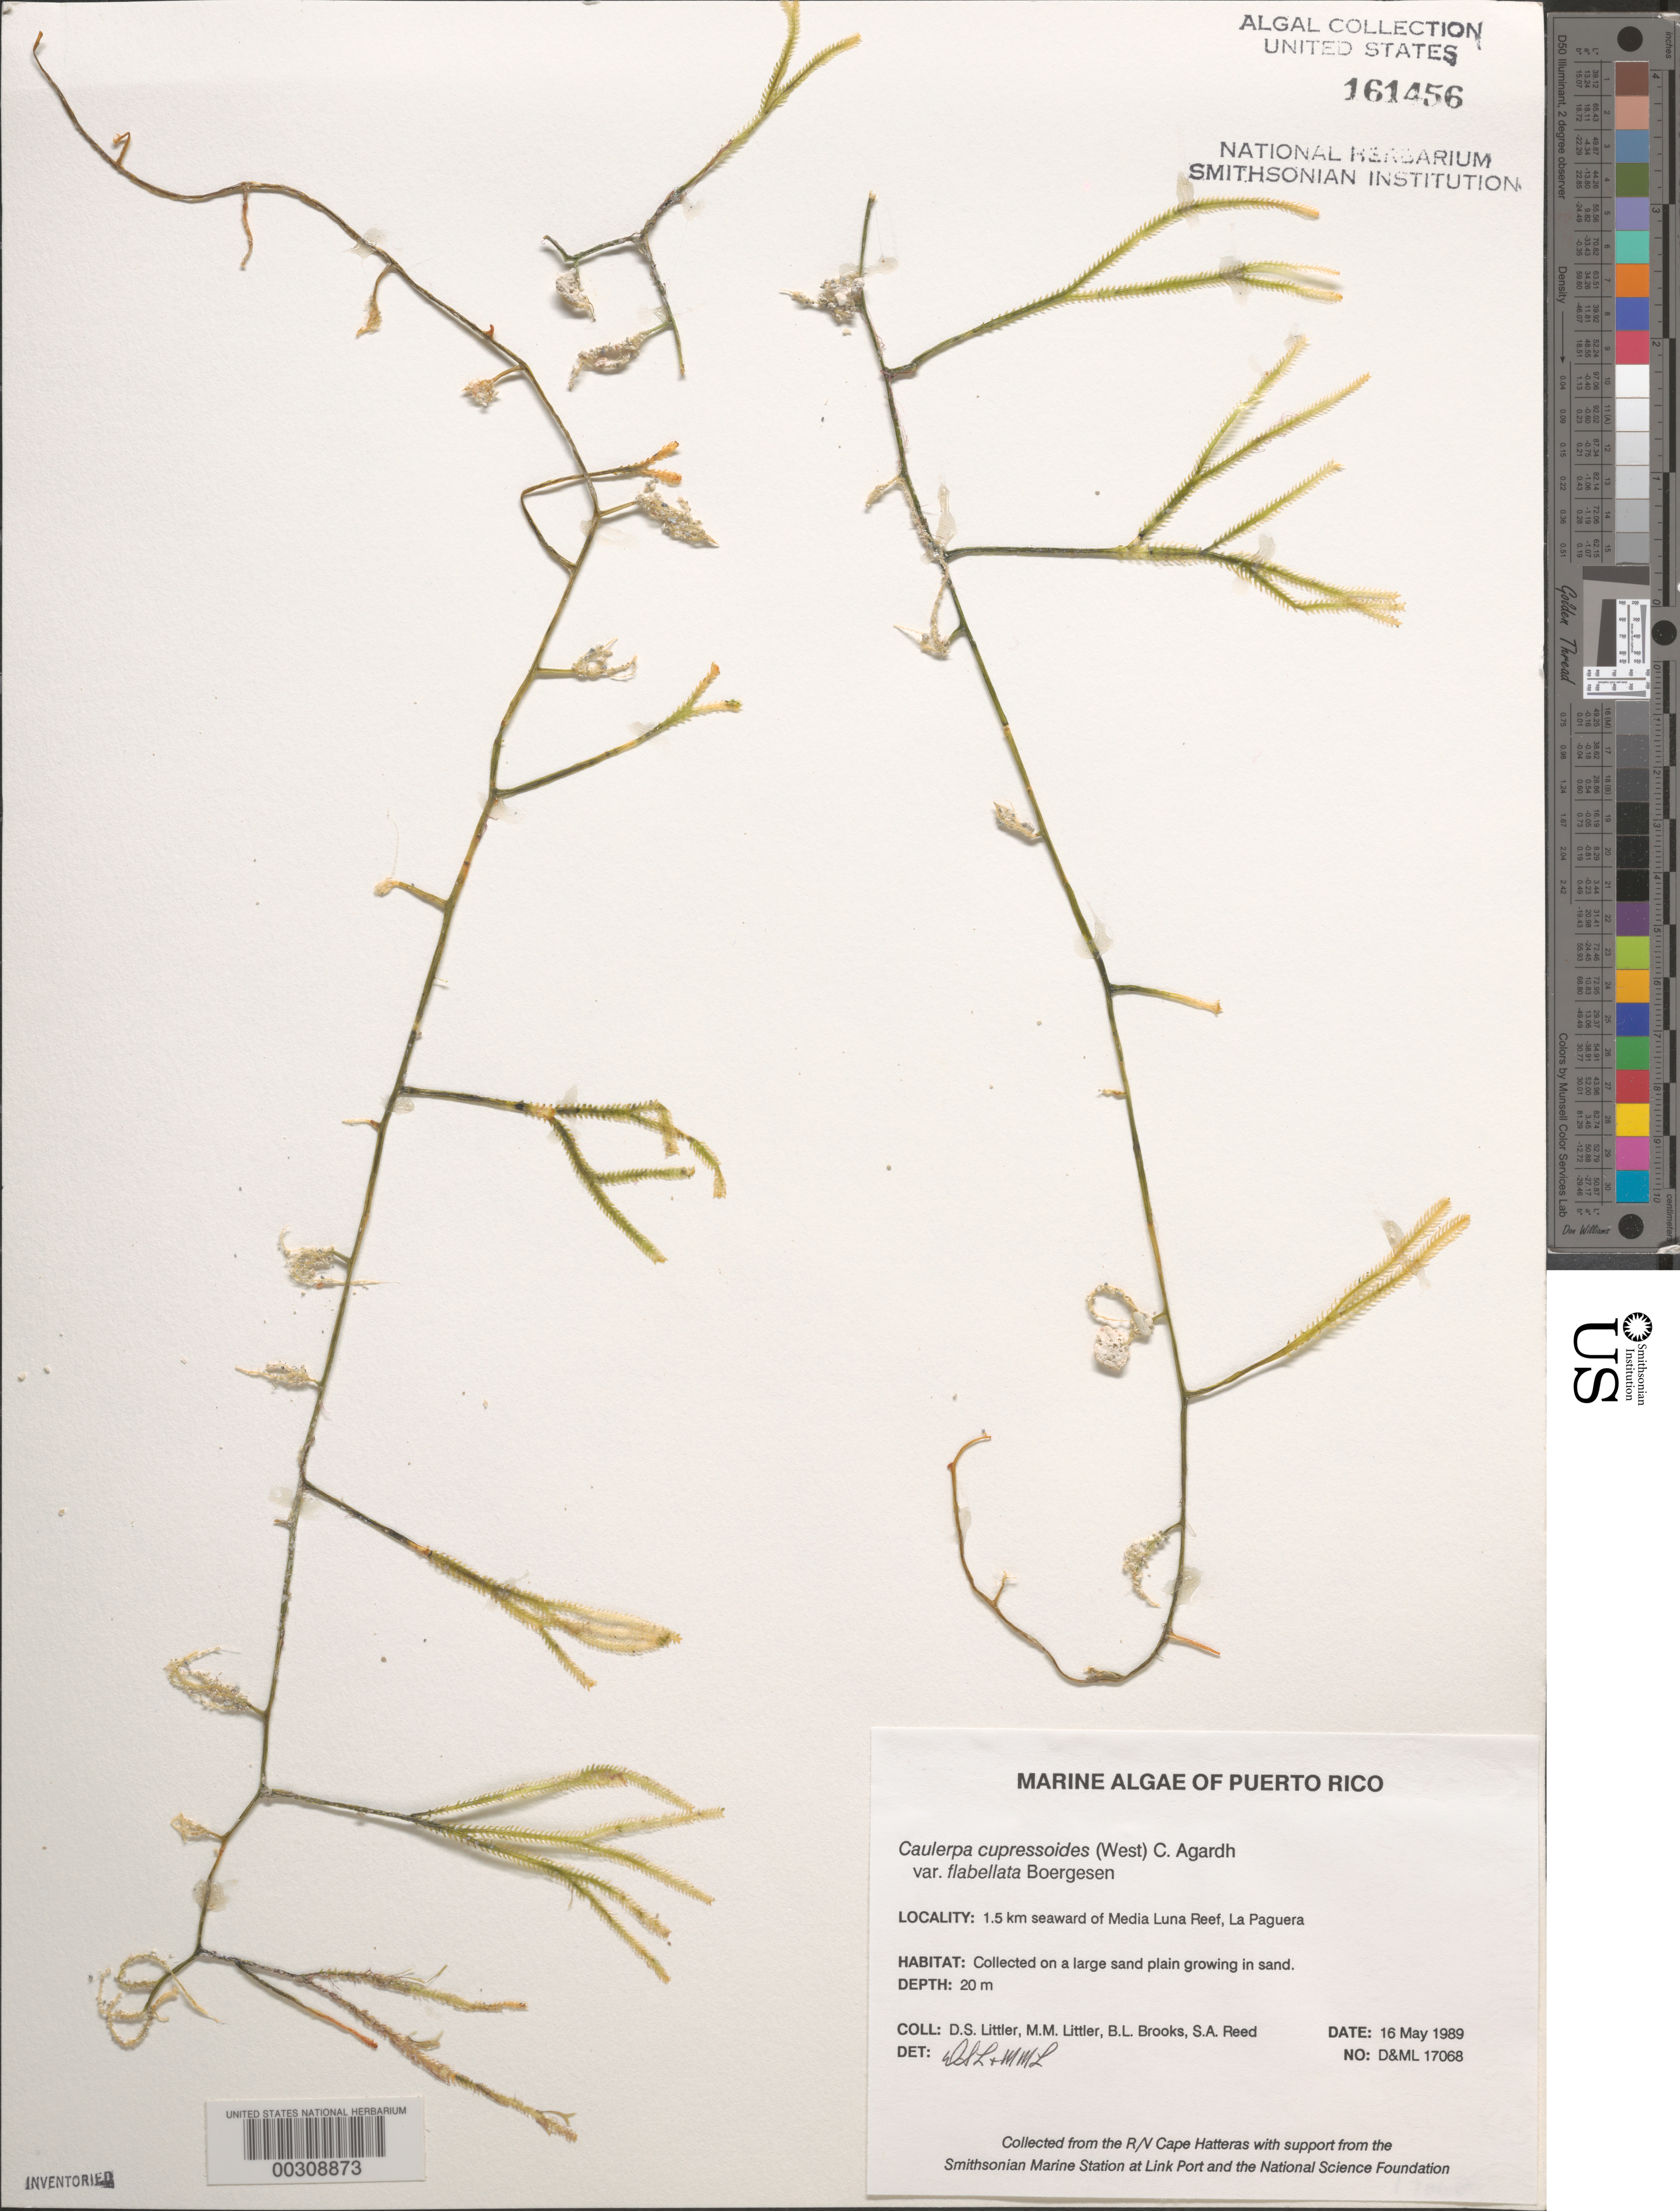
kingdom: Plantae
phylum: Chlorophyta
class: Ulvophyceae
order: Bryopsidales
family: Caulerpaceae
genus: Caulerpa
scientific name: Caulerpa cupressoides var. flabellata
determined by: Littler, D. S.; Littler, M. M.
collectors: D. S. Littler, M. M. Littler, B. Brooks & S. Reed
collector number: D&ML 17068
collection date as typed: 16 May 1989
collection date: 1989-05-16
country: Puerto Rico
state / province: Lajas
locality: La Parguera, 1.5 km from Media Luna Reef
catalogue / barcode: US 161456